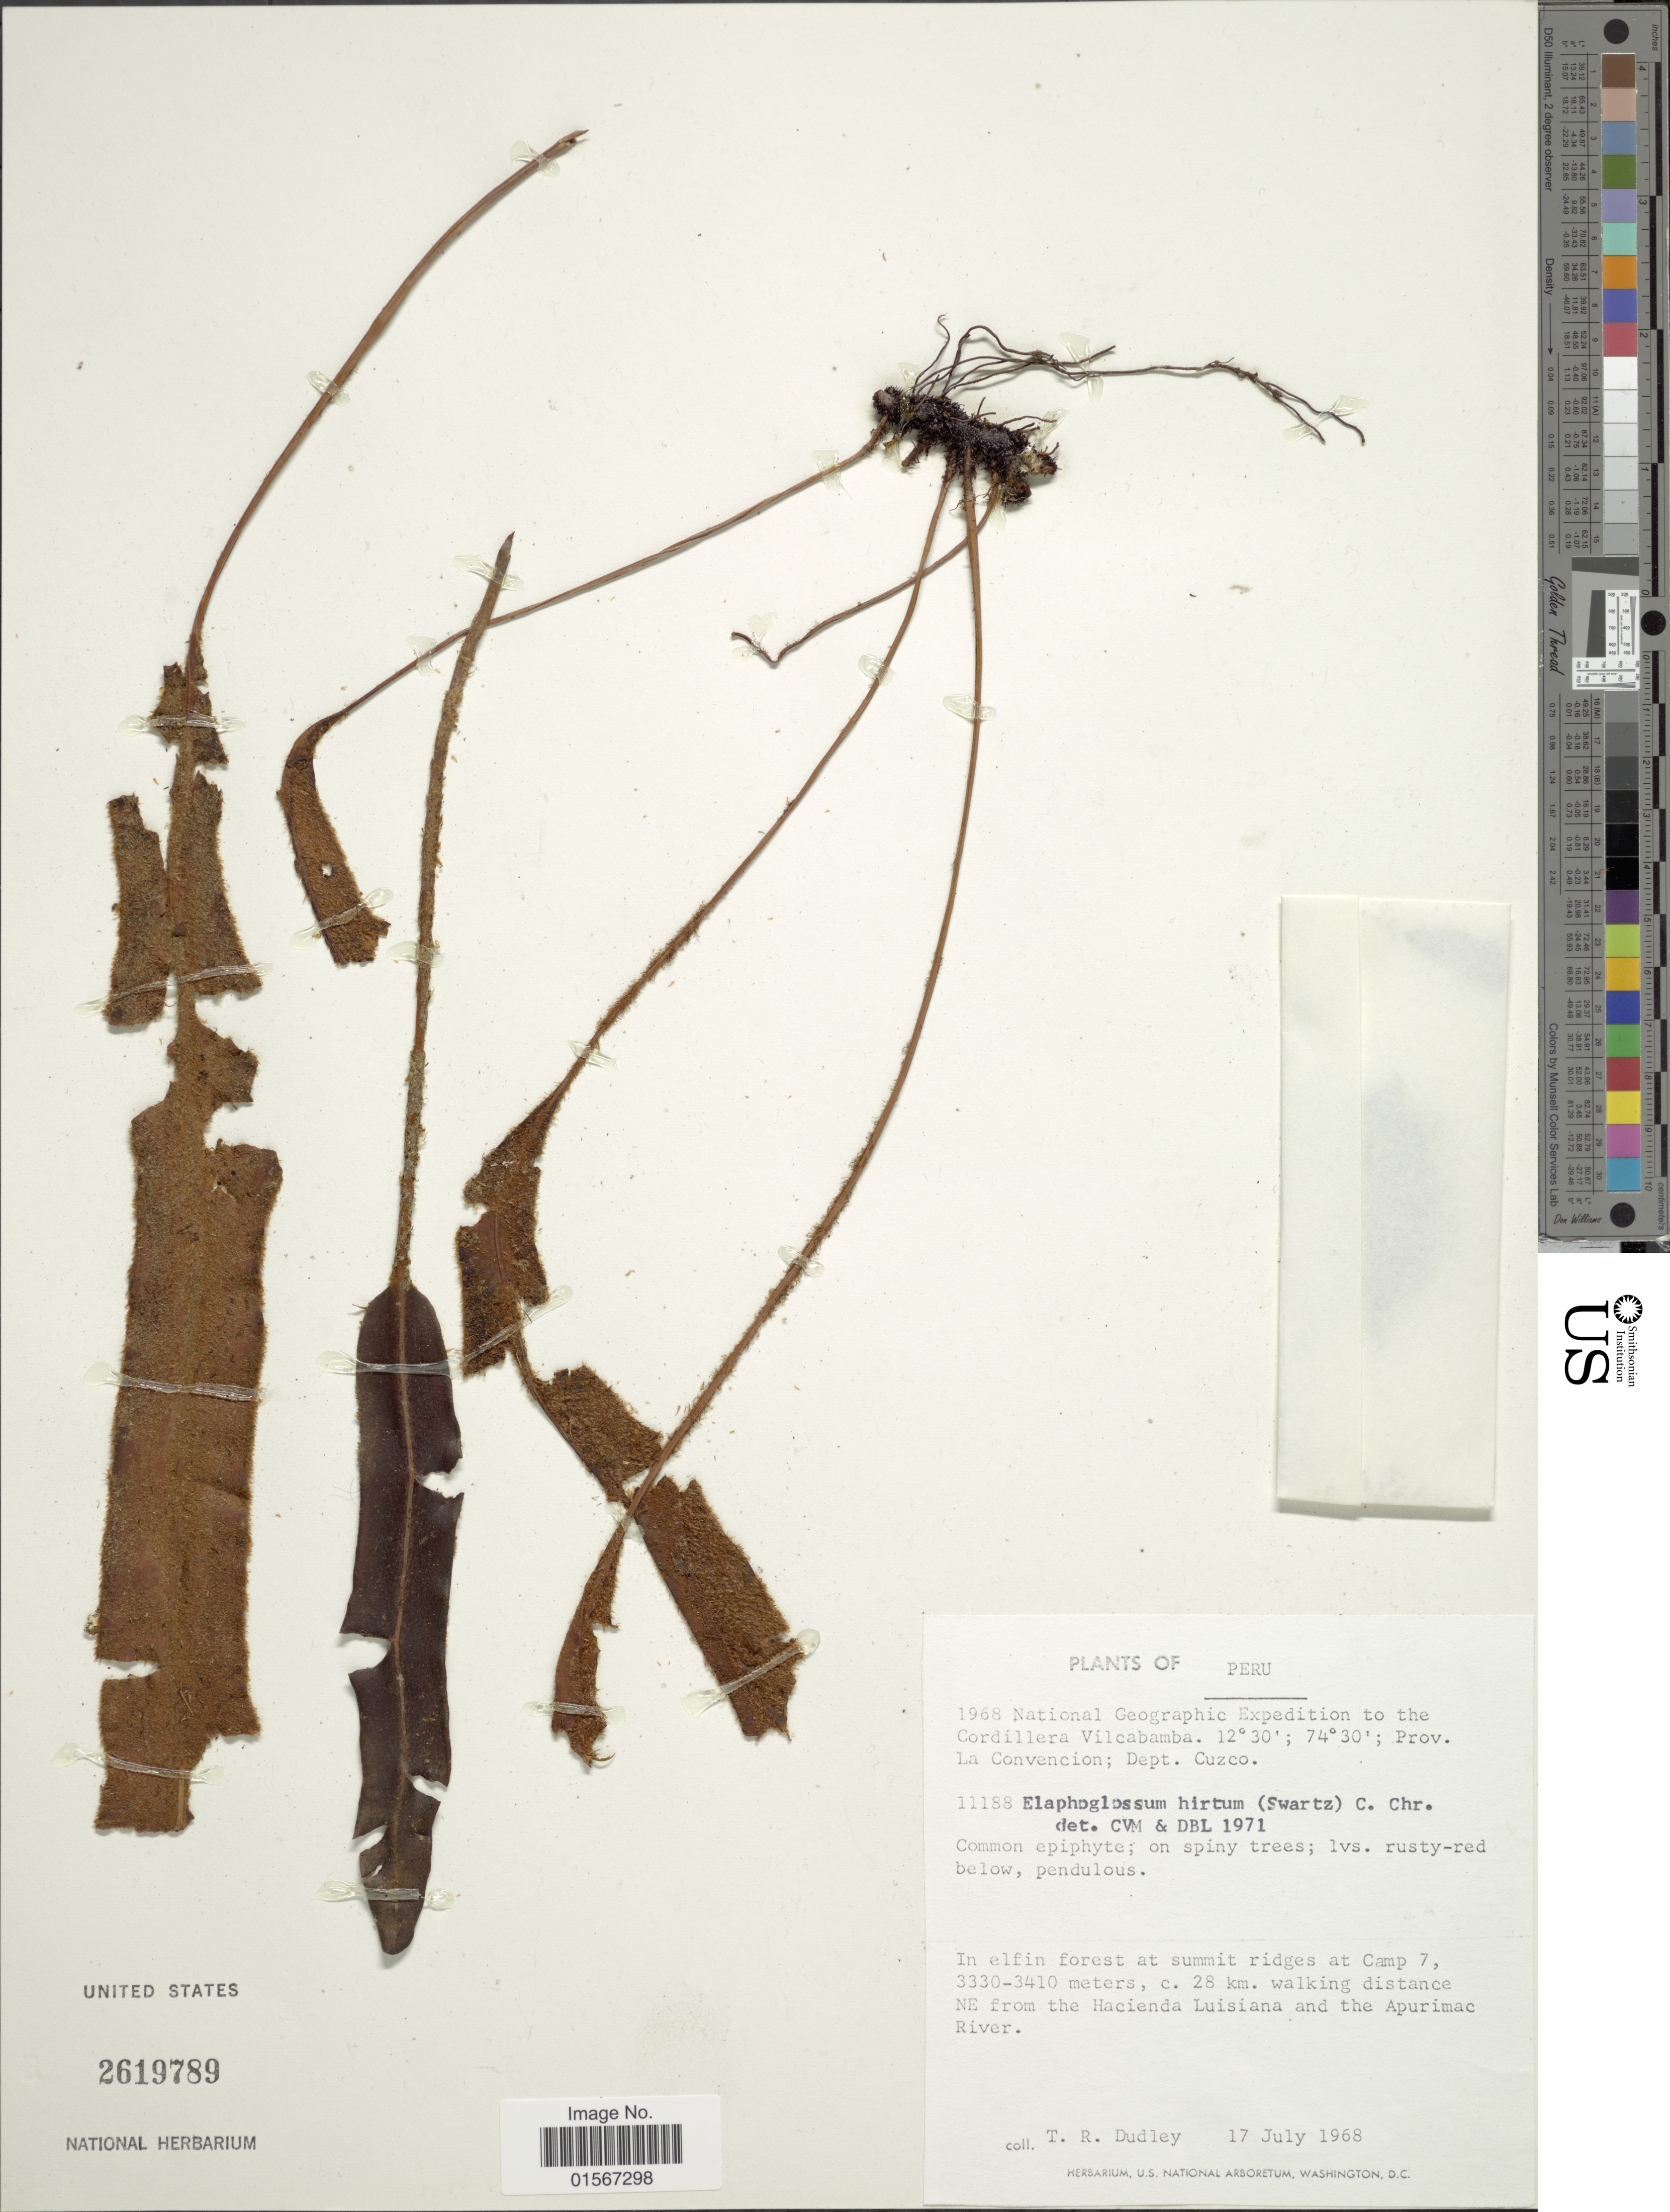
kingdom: Plantae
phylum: Tracheophyta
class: Polypodiopsida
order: Polypodiales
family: Dryopteridaceae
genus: Elaphoglossum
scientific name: Elaphoglossum paleaceum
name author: (Hook. & Grev.) Sledge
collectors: T. R. Dudley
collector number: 11188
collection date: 1968-07-17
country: Peru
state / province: Cusco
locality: Peru, Dept. Cuzco. In Elfin forest at summit ridges at Camp 7, c. 28 km. walking distance NE from the Hacienda Luisiana and the Apurimac River.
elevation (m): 3330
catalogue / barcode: US 2619789